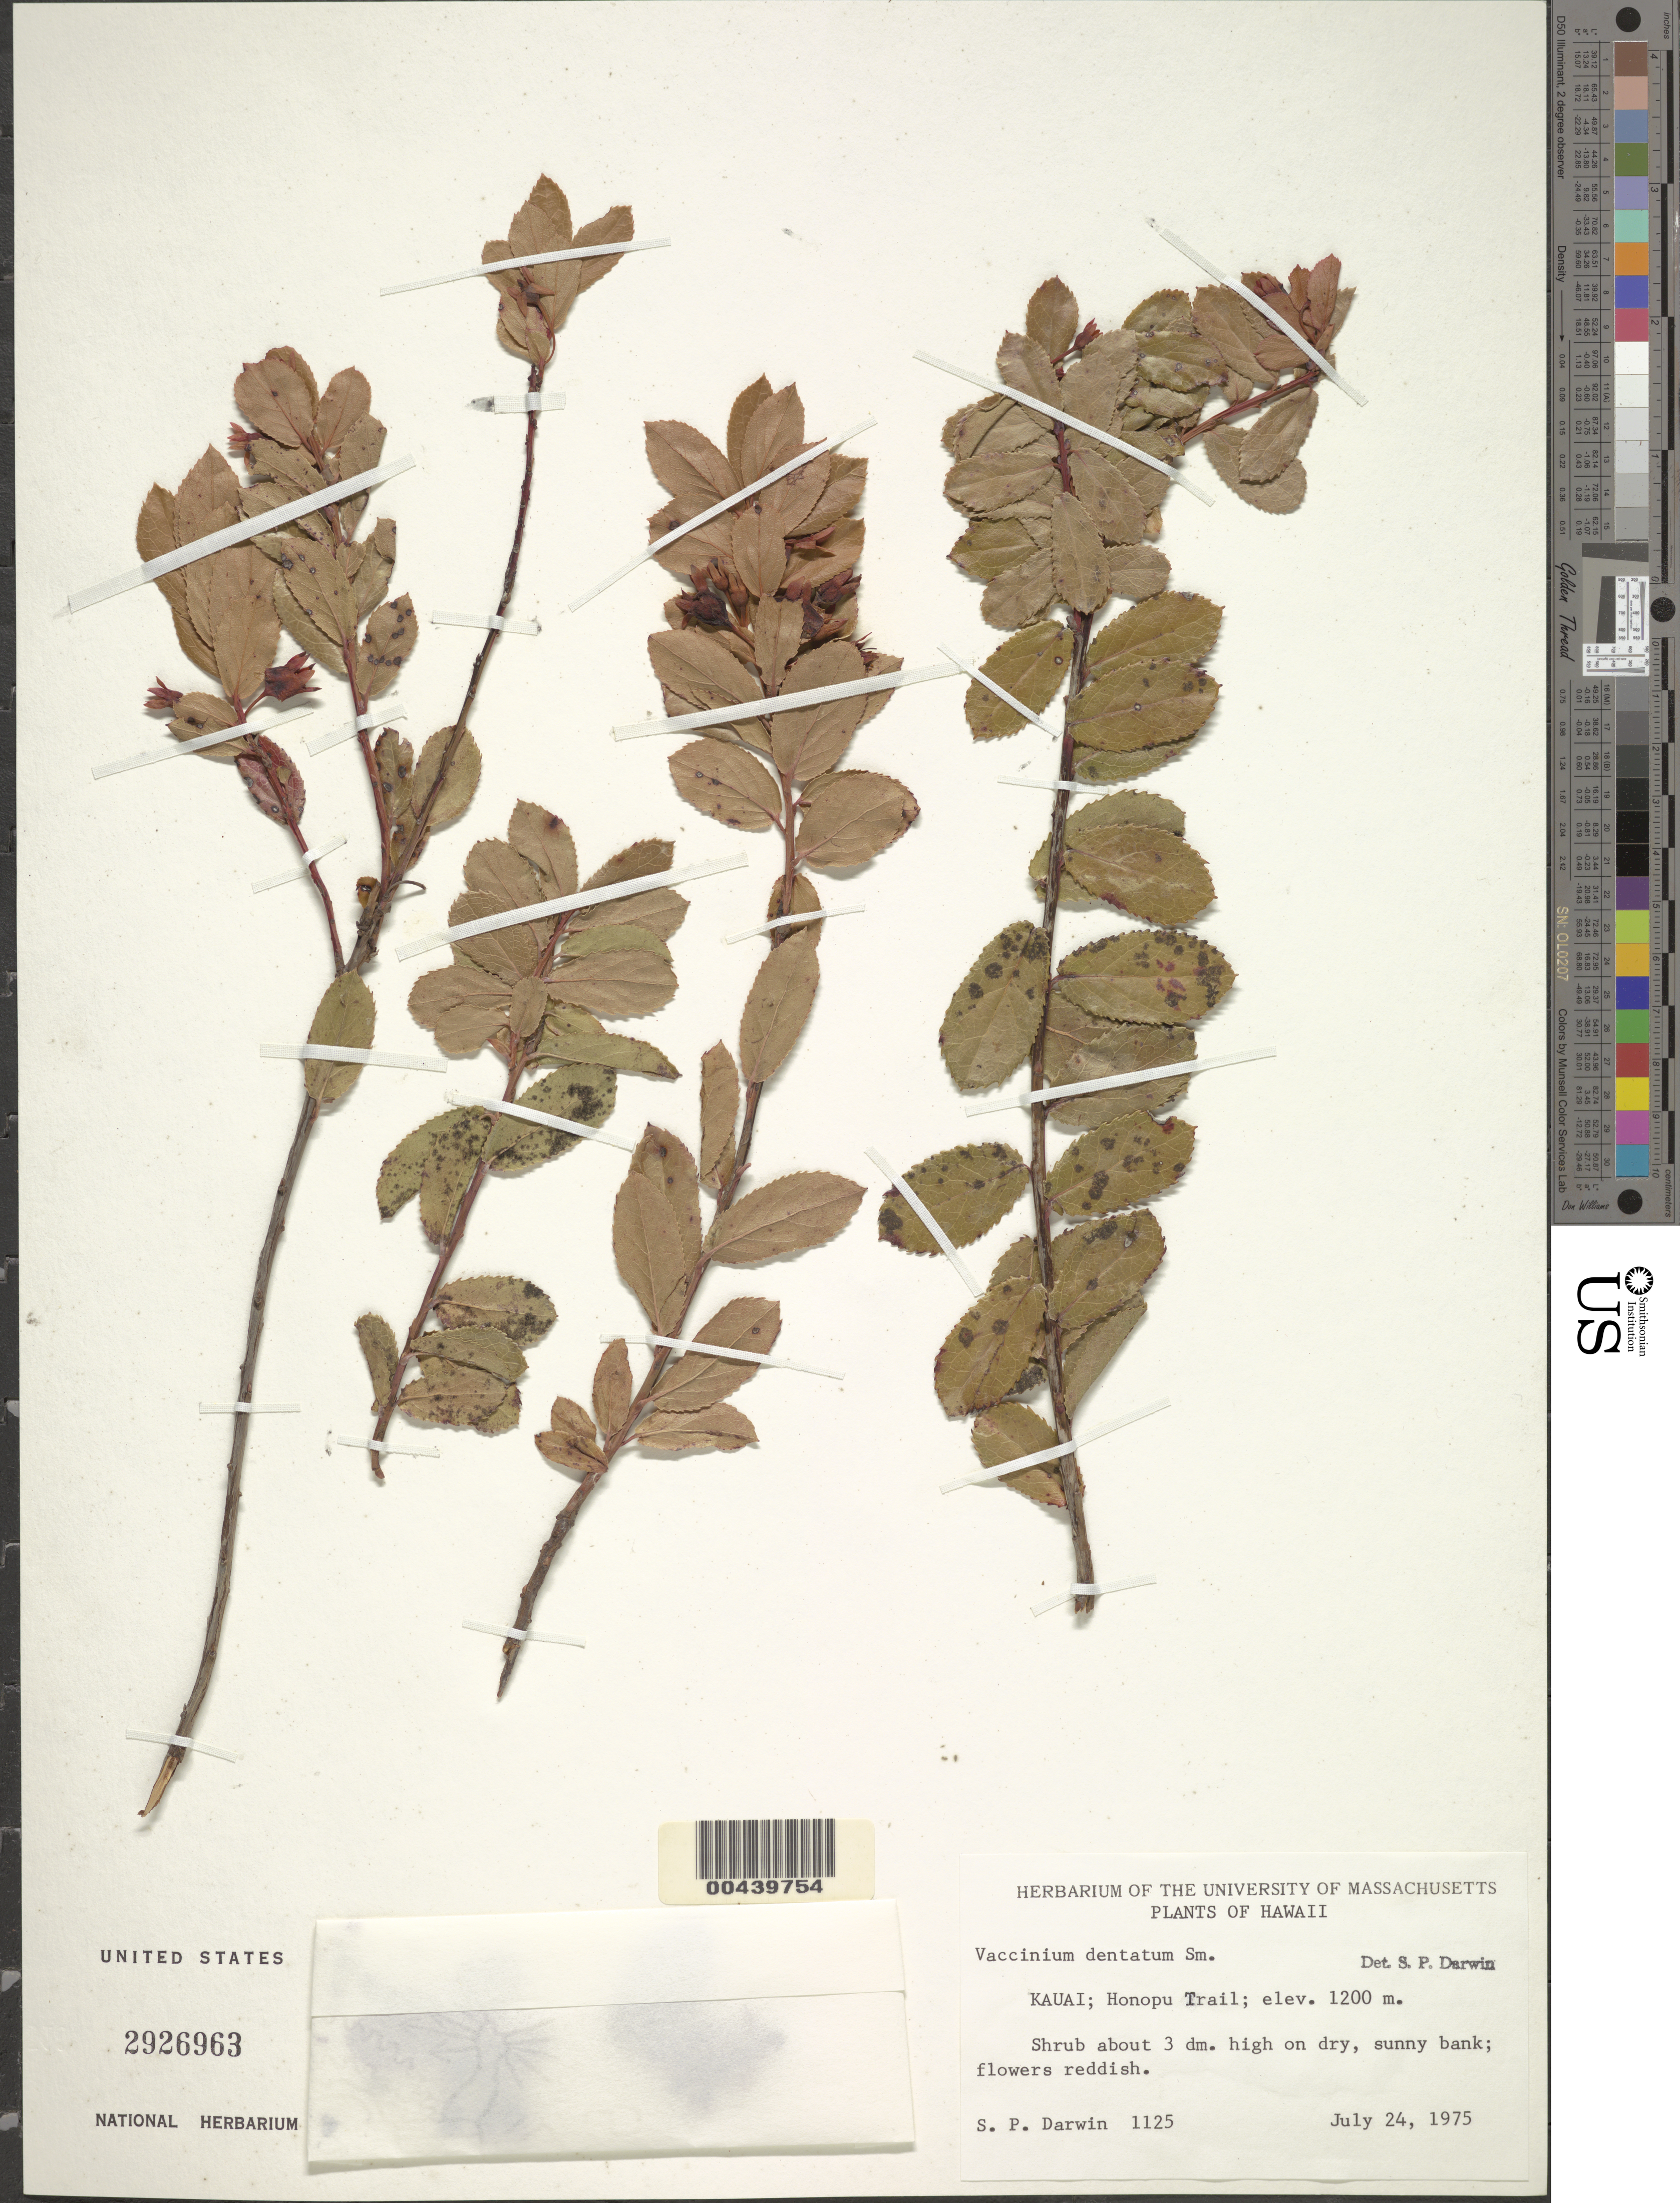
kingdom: Plantae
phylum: Tracheophyta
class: Magnoliopsida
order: Ericales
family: Ericaceae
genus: Vaccinium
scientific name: Vaccinium dentatum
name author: Sm.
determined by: Darwin, S. P.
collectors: S. P. Darwin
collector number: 1125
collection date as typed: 24 Jul 1975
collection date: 1975-07-24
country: United States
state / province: Hawaii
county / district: Kauai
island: Kaua'i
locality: Honopu Trail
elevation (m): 1200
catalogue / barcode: US 2926963